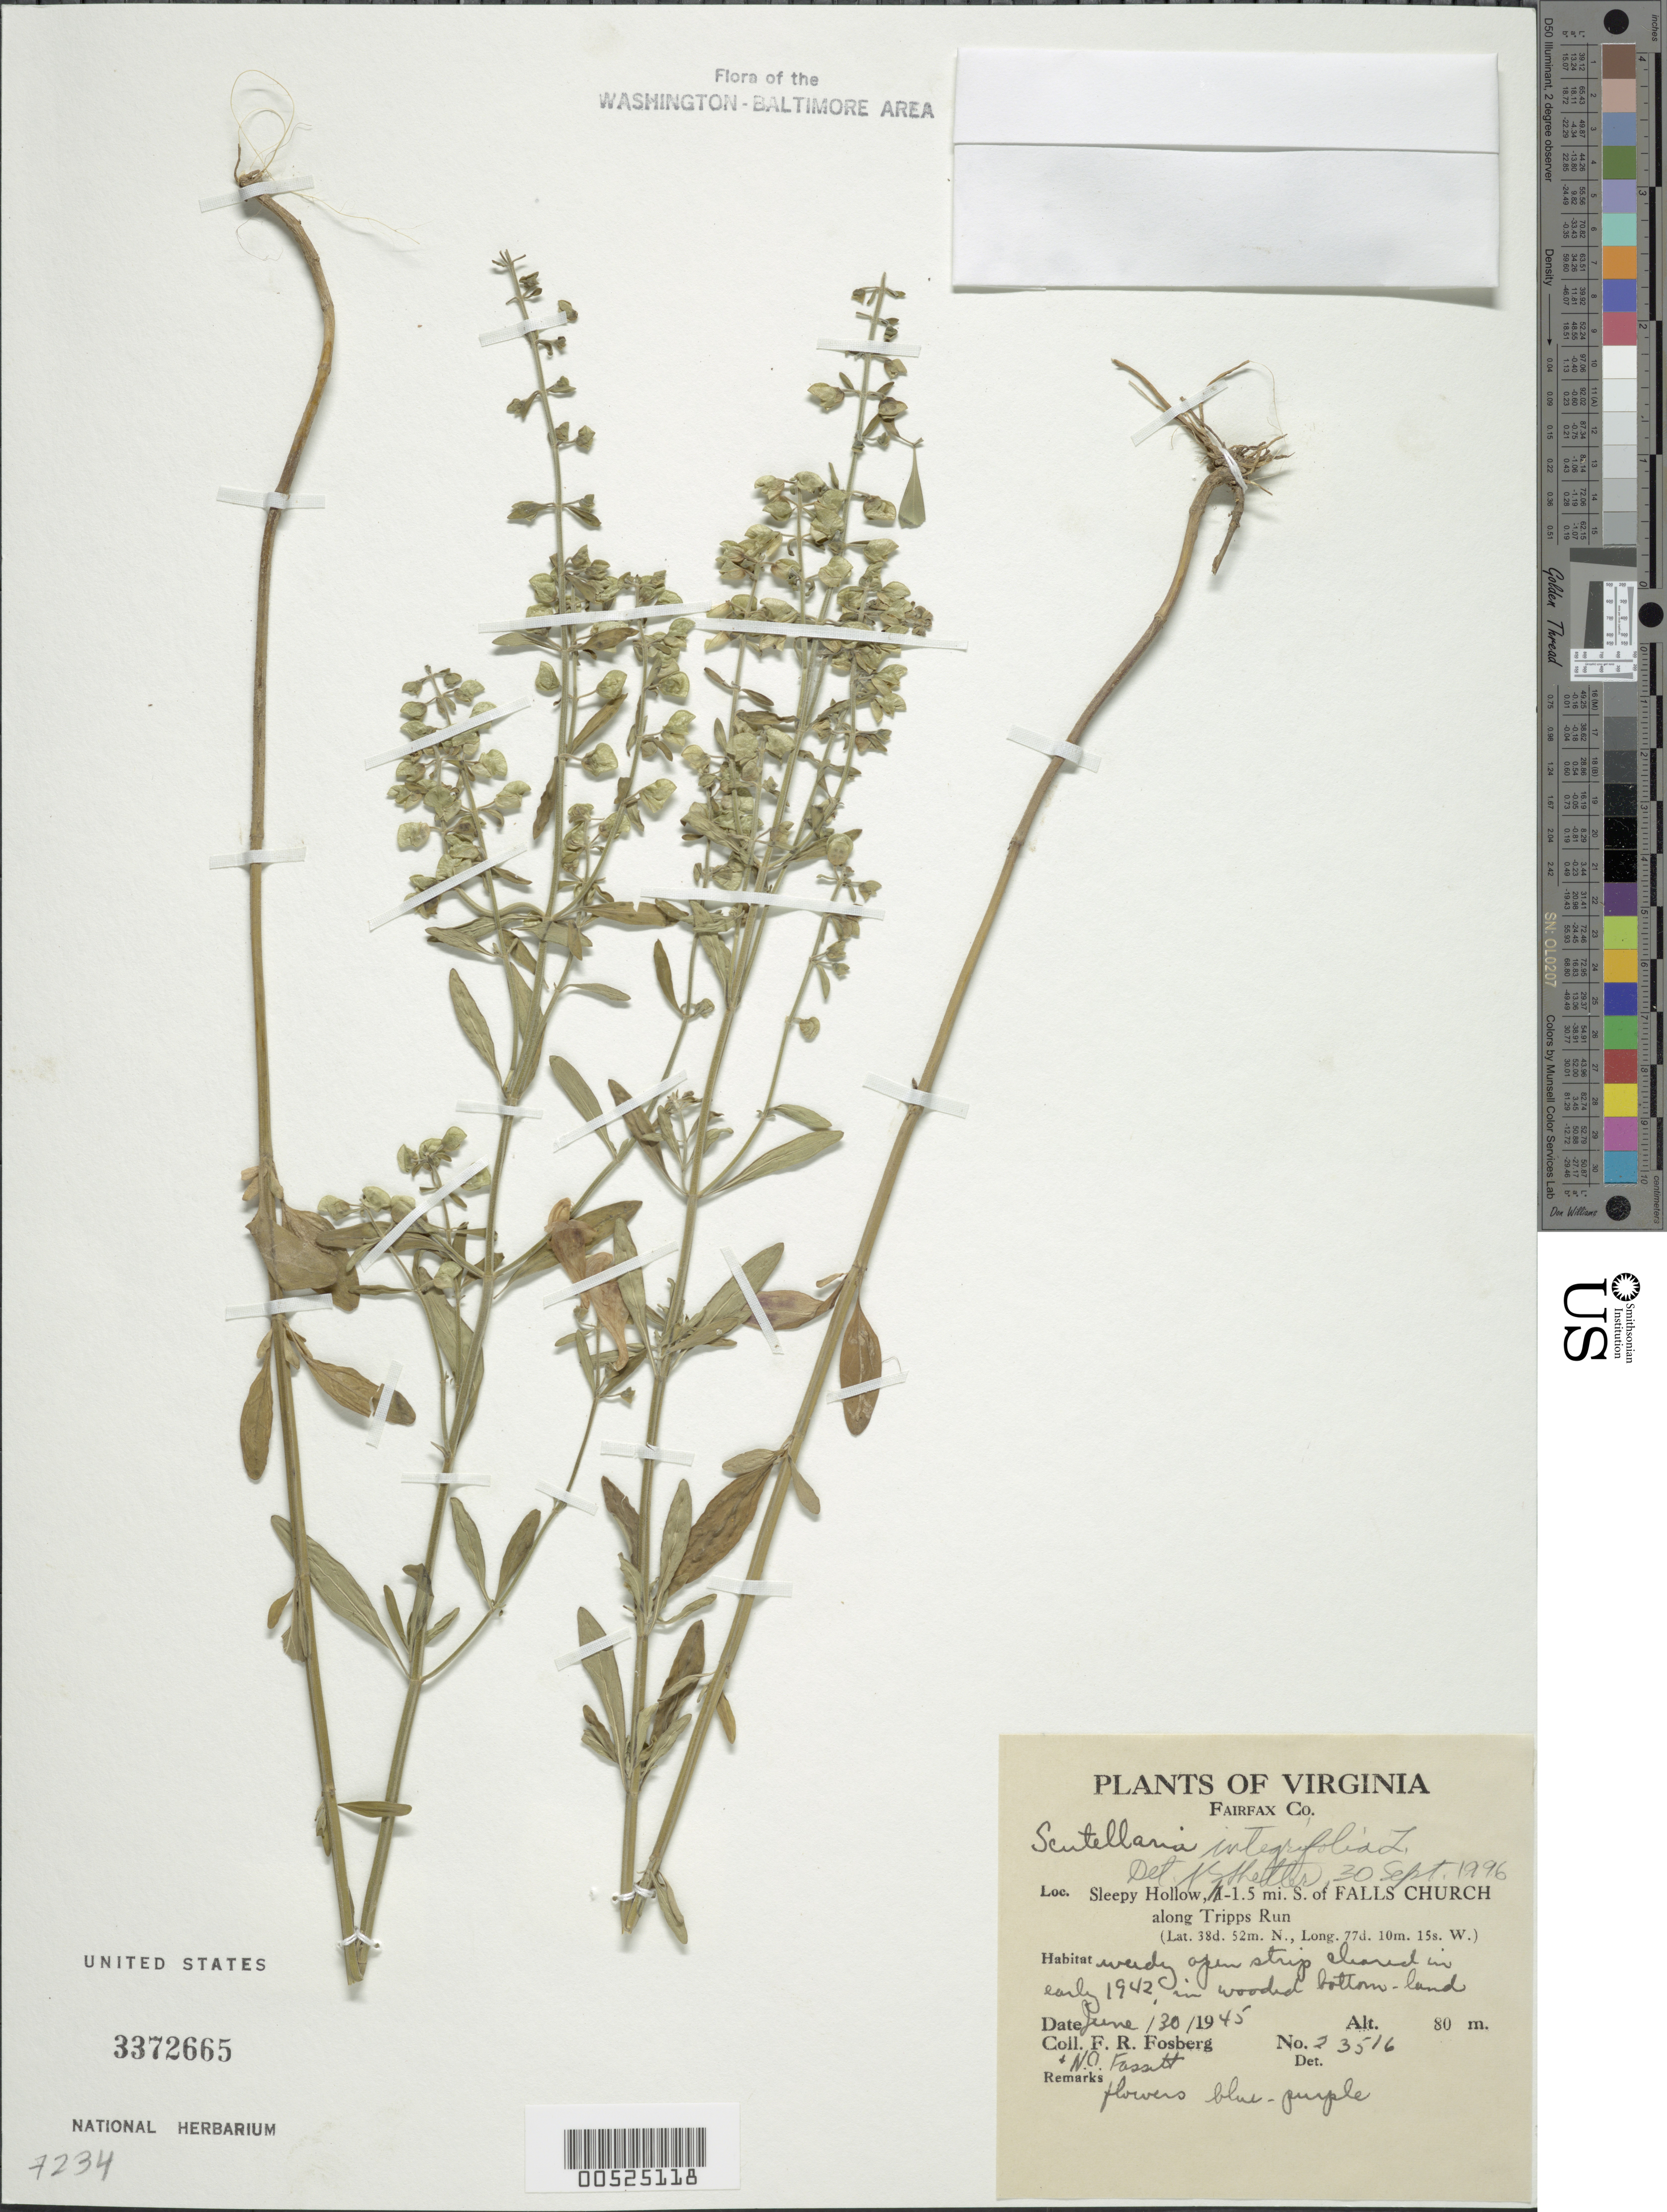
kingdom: Plantae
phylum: Tracheophyta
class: Magnoliopsida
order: Lamiales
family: Lamiaceae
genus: Scutellaria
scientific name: Scutellaria integrifolia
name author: L.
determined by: Shetler, Stanwyn G., (US), NMNH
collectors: F. R. Fosberg & N. C. Fassett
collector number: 23516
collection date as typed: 30 Jun 1945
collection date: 1945-06-30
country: United States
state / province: Virginia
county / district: Fairfax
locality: Sleepy Hollow, 1.5 mi. S of Falls Church along Tripps Run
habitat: Weedy open strip cleared in 1942, in wooded bottomland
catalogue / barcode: US 3372665